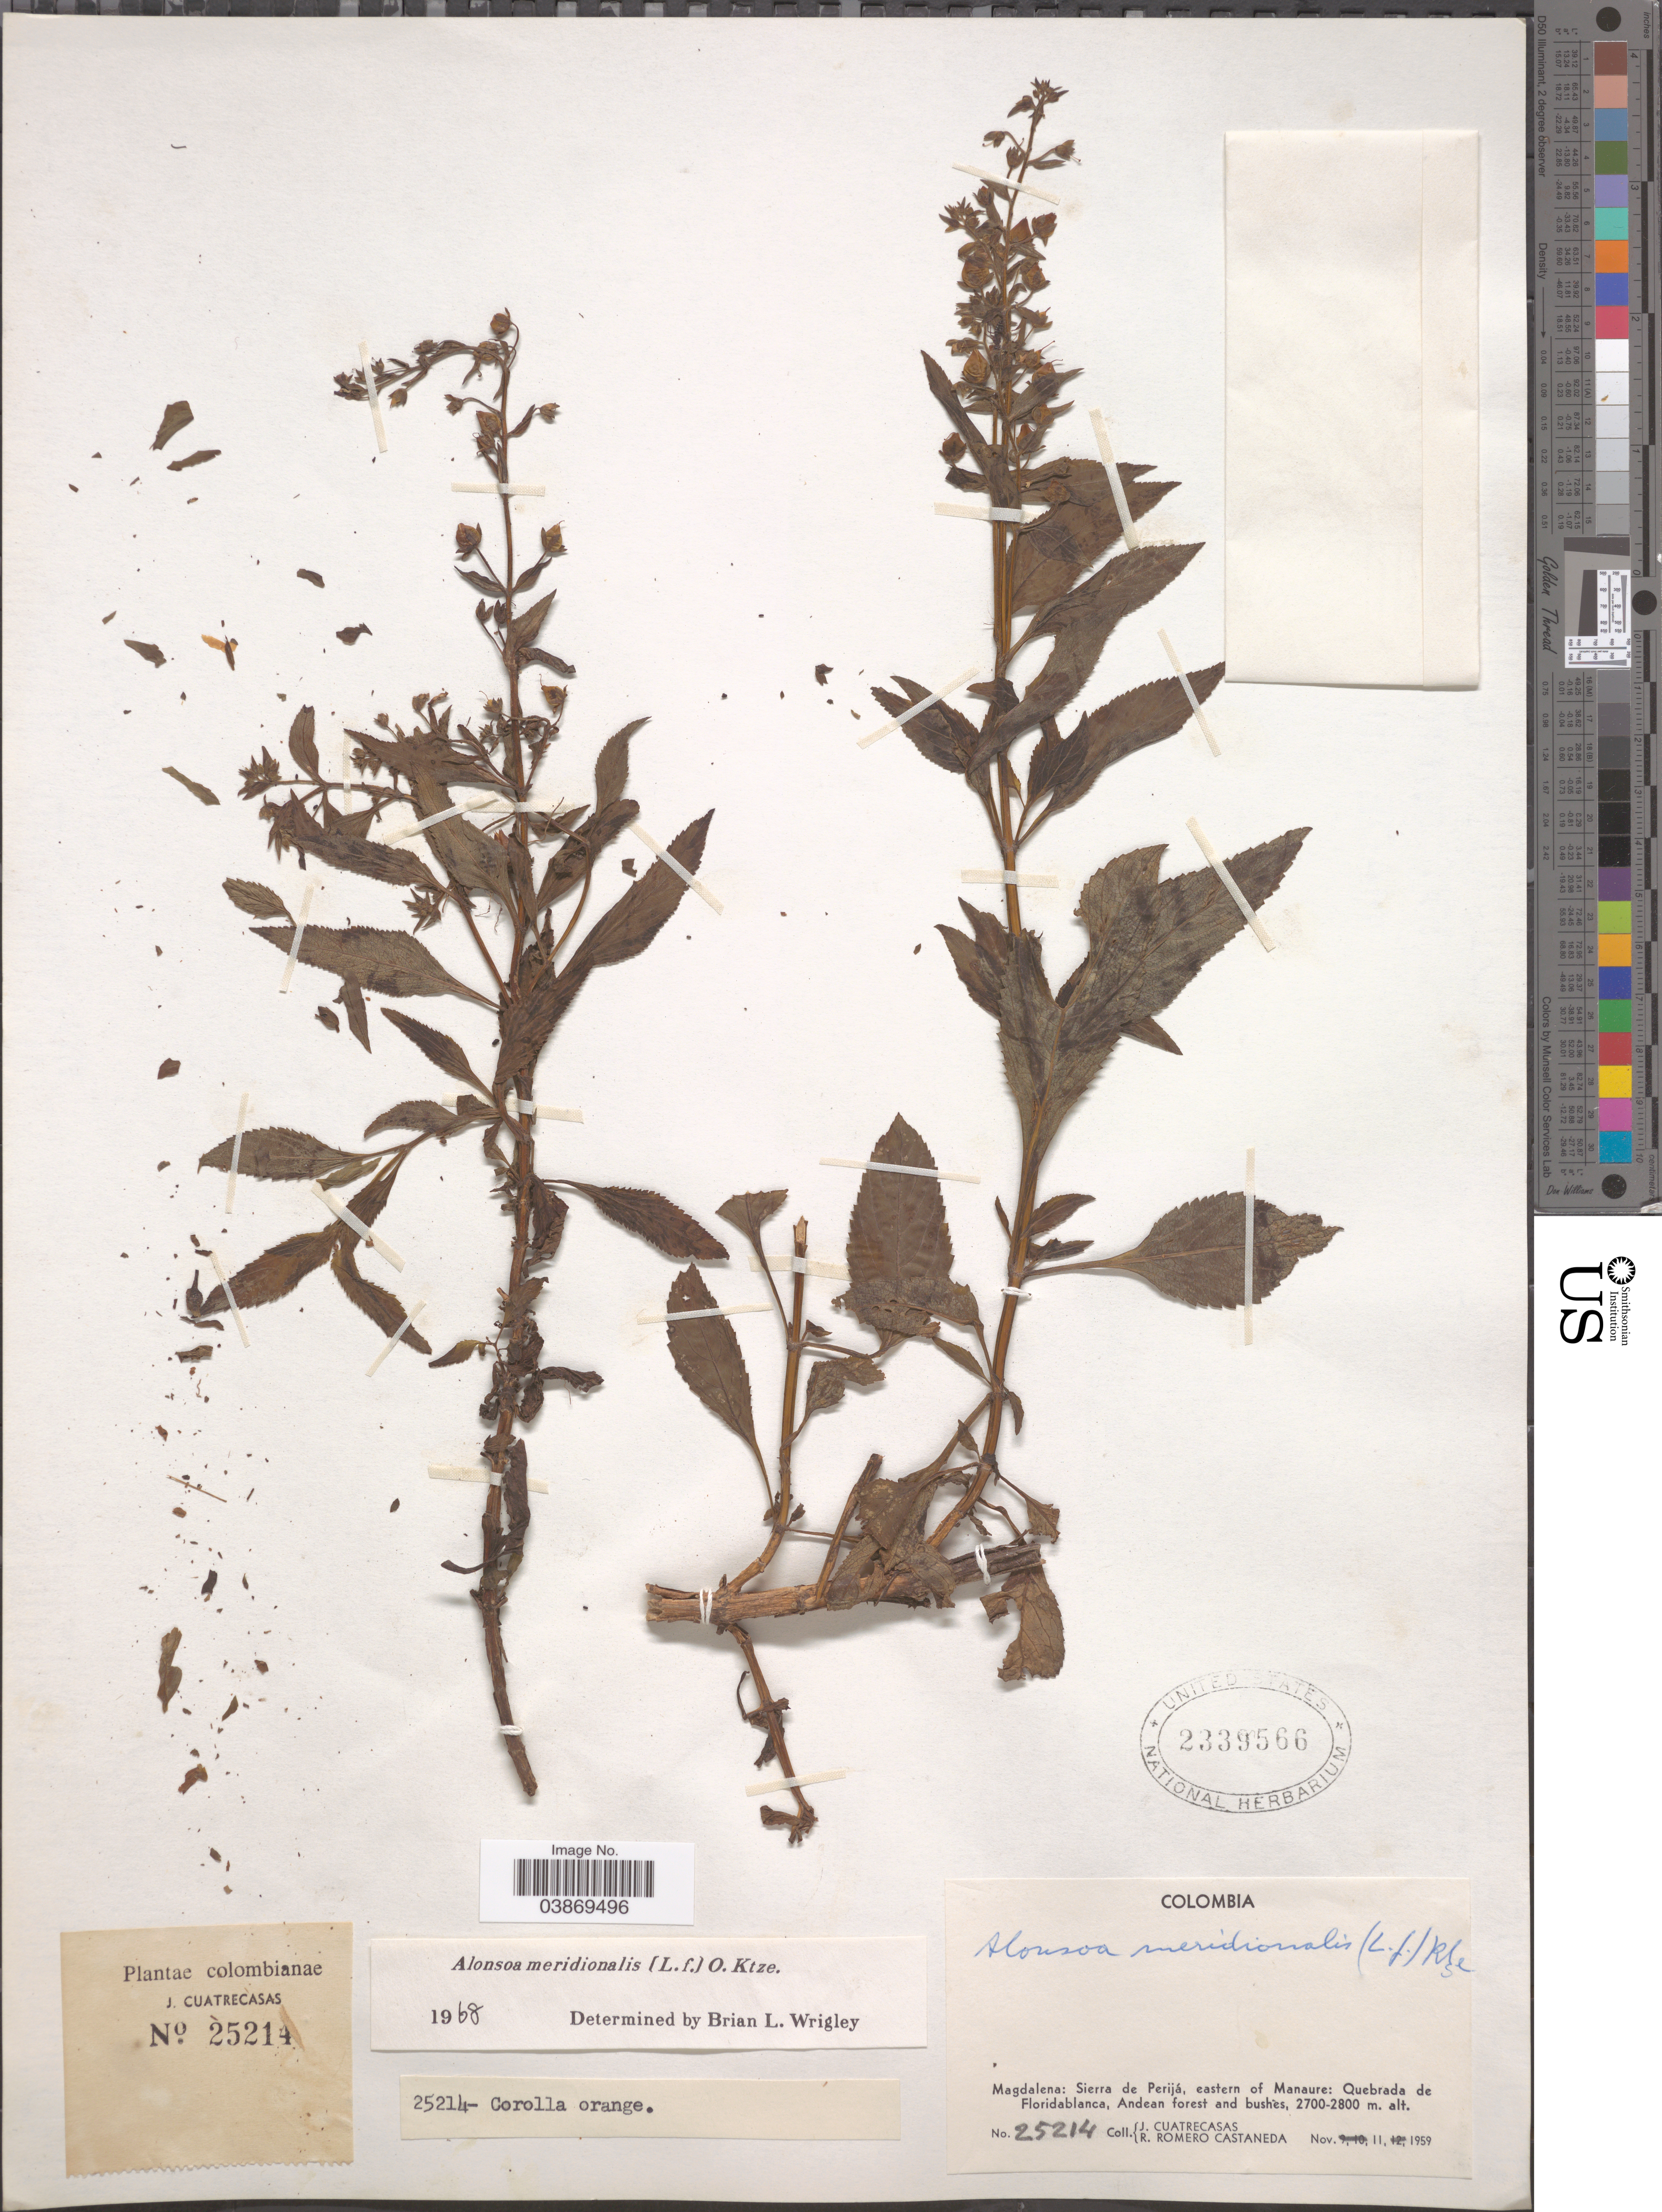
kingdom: Plantae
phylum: Tracheophyta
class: Magnoliopsida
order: Lamiales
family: Scrophulariaceae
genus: Alonsoa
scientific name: Alonsoa meridionalis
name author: (L. f.) Kuntze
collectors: J. Cuatrecasas & R. Romero Castañeda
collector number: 25214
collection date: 1959-11-11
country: Colombia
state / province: Magdalena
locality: Sierra de Perijá, eastern of Manaure: Quebrada de Floridablanca, Andean forest and bushes.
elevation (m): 2700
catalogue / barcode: US 2339566